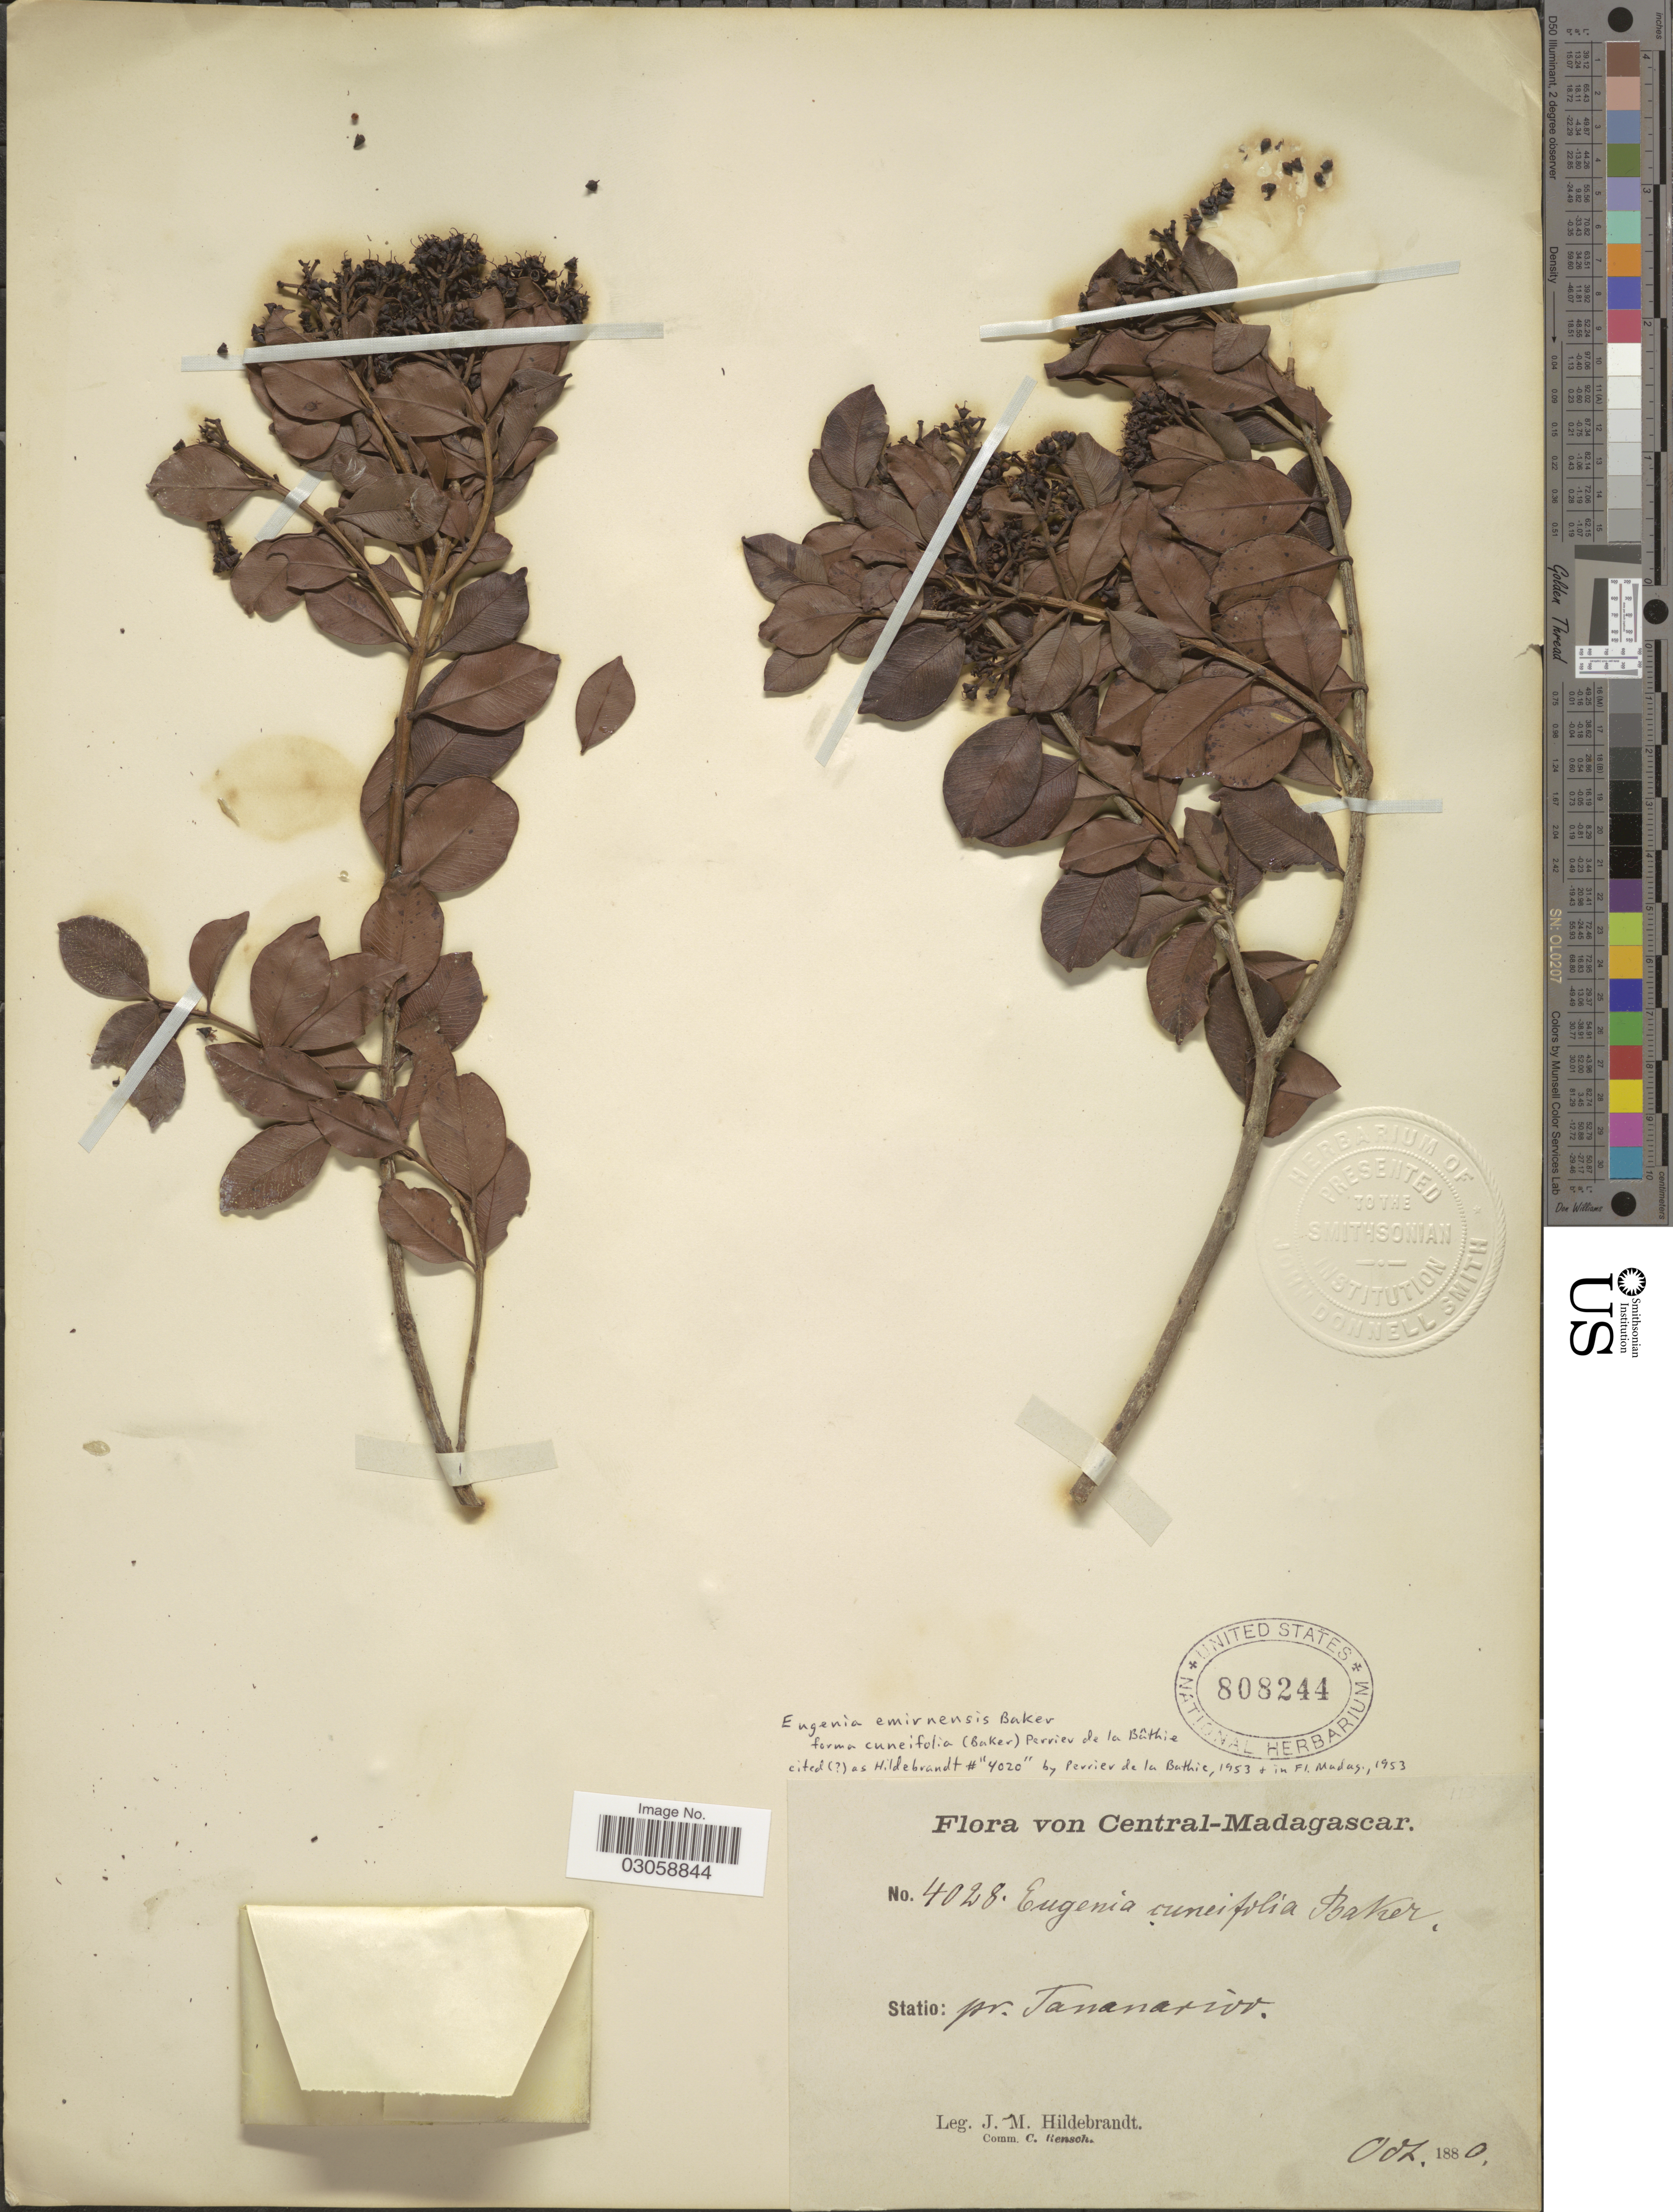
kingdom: Plantae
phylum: Tracheophyta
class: Magnoliopsida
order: Myrtales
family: Myrtaceae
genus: Syzygium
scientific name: Syzygium emirnense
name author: (Baker) Labat & G.E. Schatz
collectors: J. Hildebrandt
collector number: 4028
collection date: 1880-10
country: Madagascar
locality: Central-Madagascar, Statio: pr. Tananarivv.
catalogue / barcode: US 808244